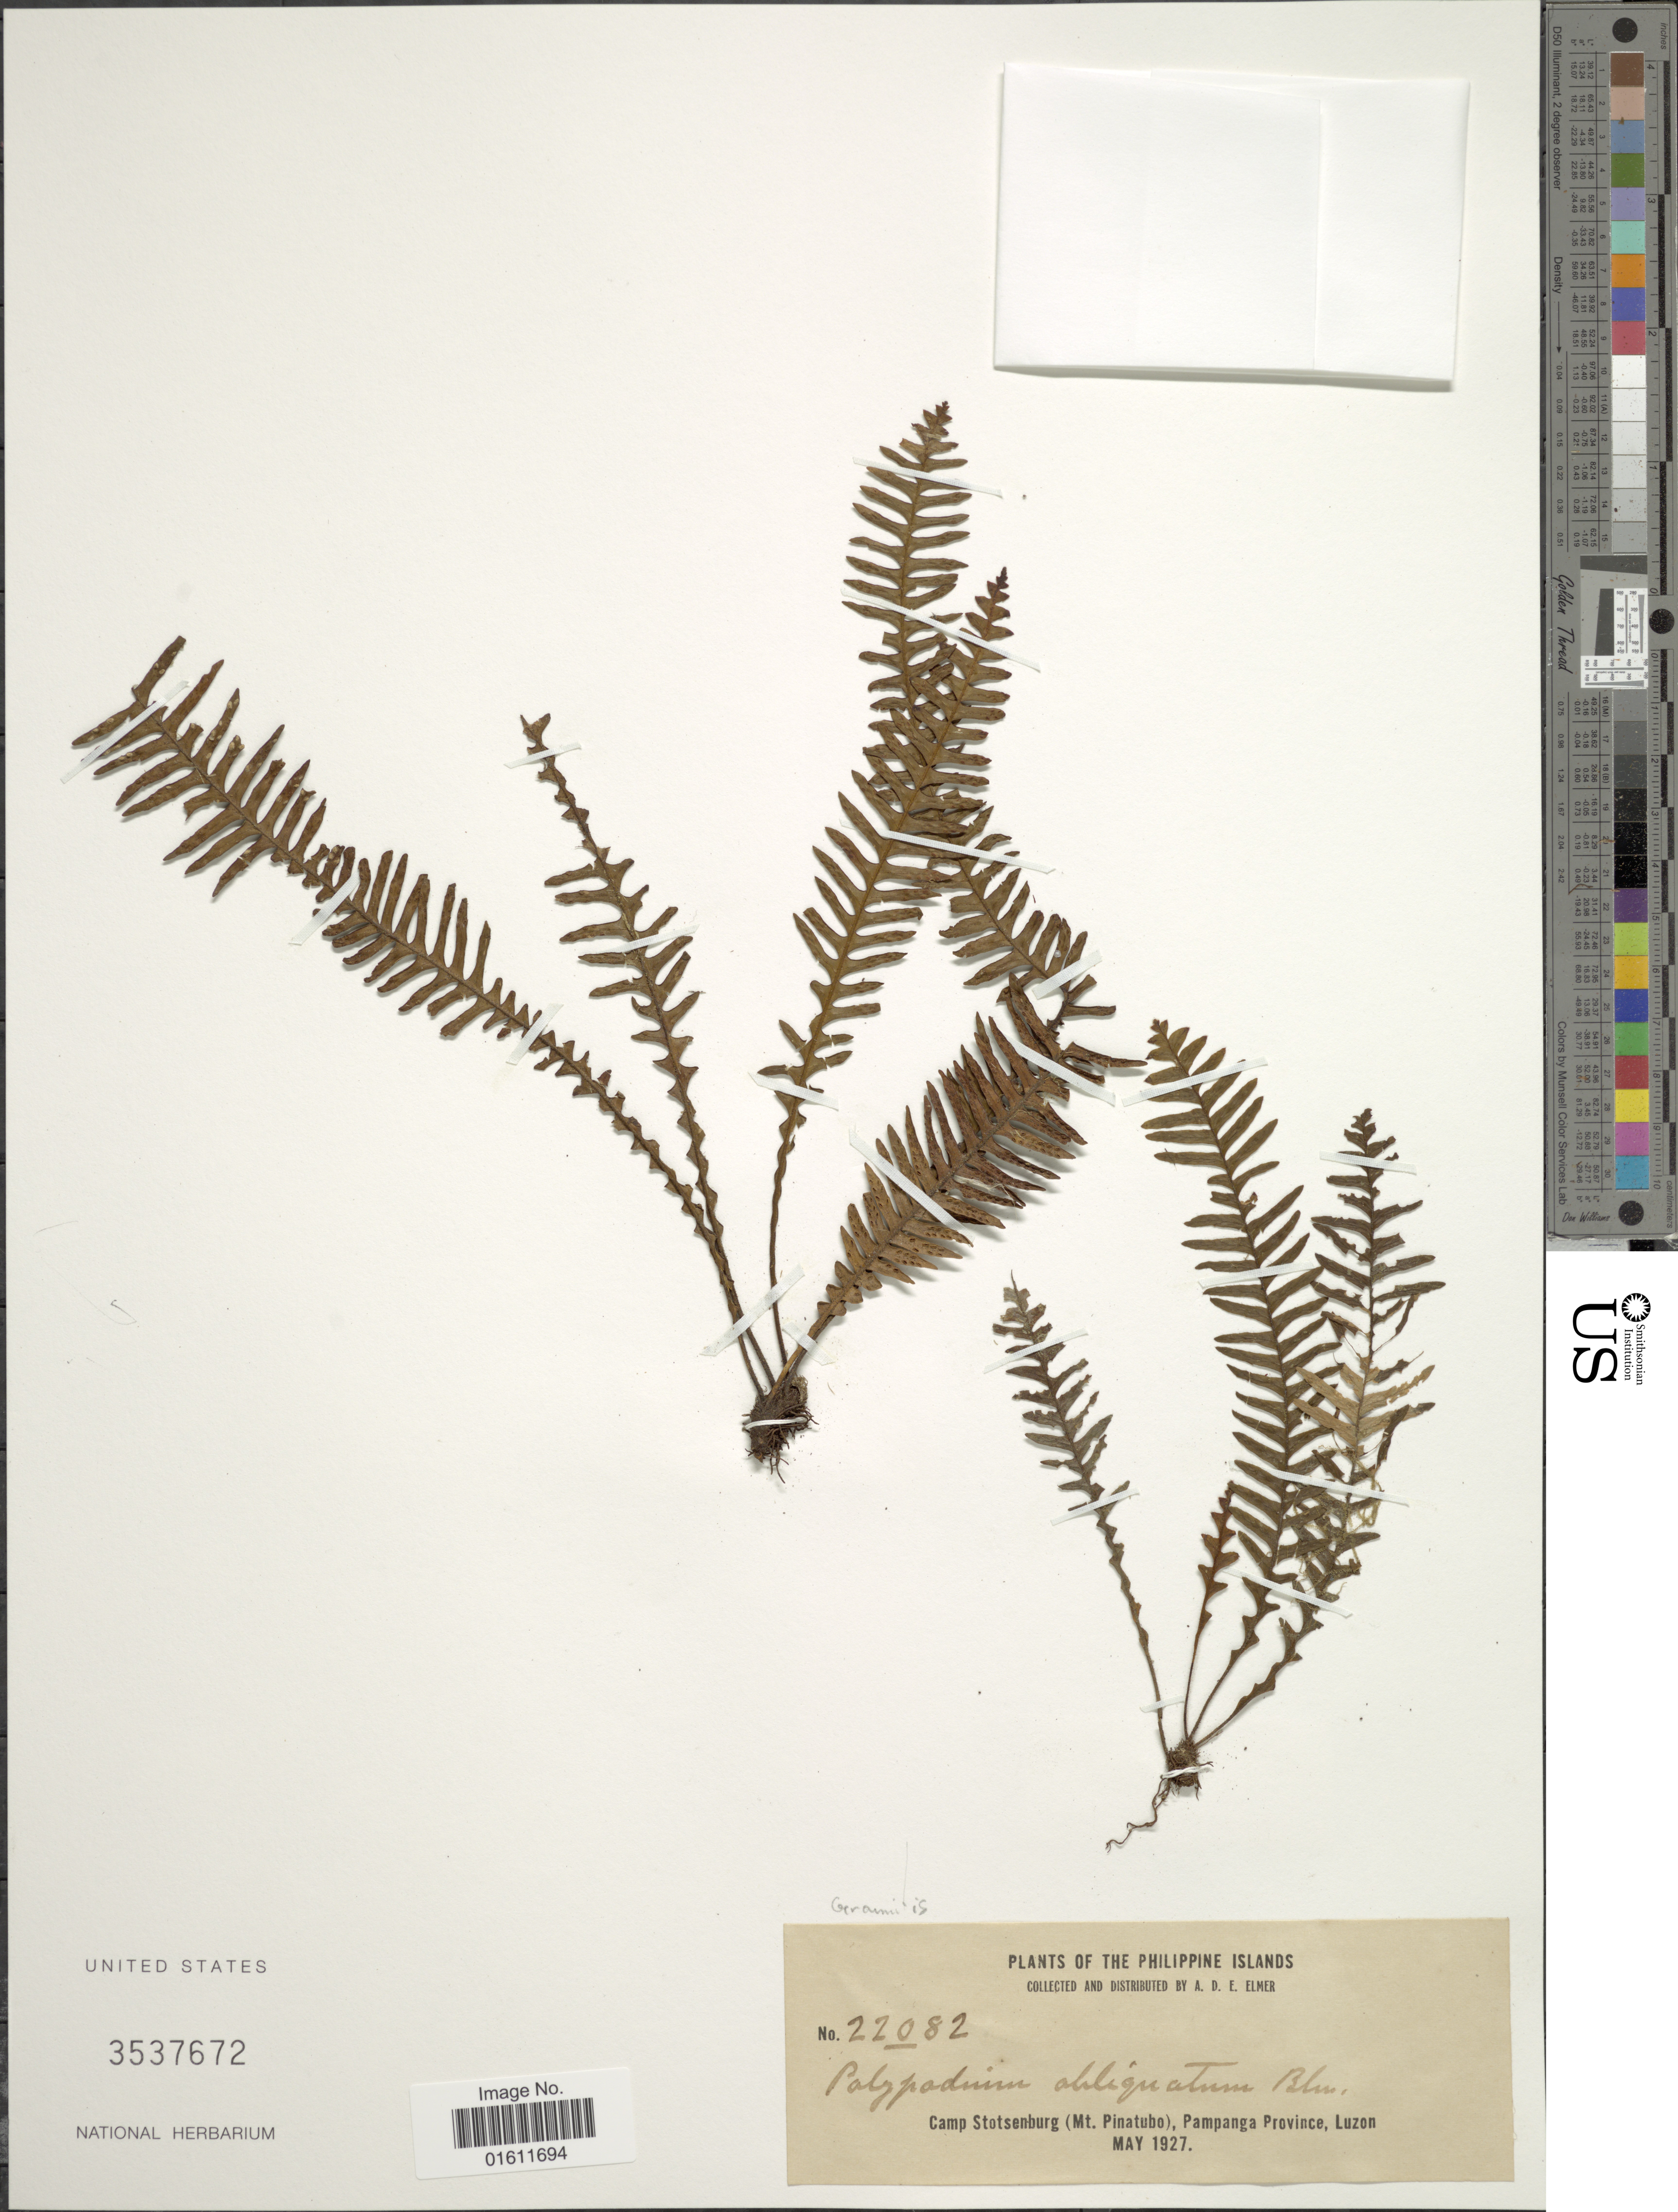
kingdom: Plantae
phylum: Tracheophyta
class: Polypodiopsida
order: Polypodiales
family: Polypodiaceae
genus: Prosaptia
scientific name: Prosaptia obliquata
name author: (Blume) Mett.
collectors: A. D. E. Elmer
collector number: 22082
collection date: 1927-05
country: Philippines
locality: Camp Stotsenburg (Mt. Pinatubo), Pampanga Province, Luzon.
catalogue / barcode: US 3537672